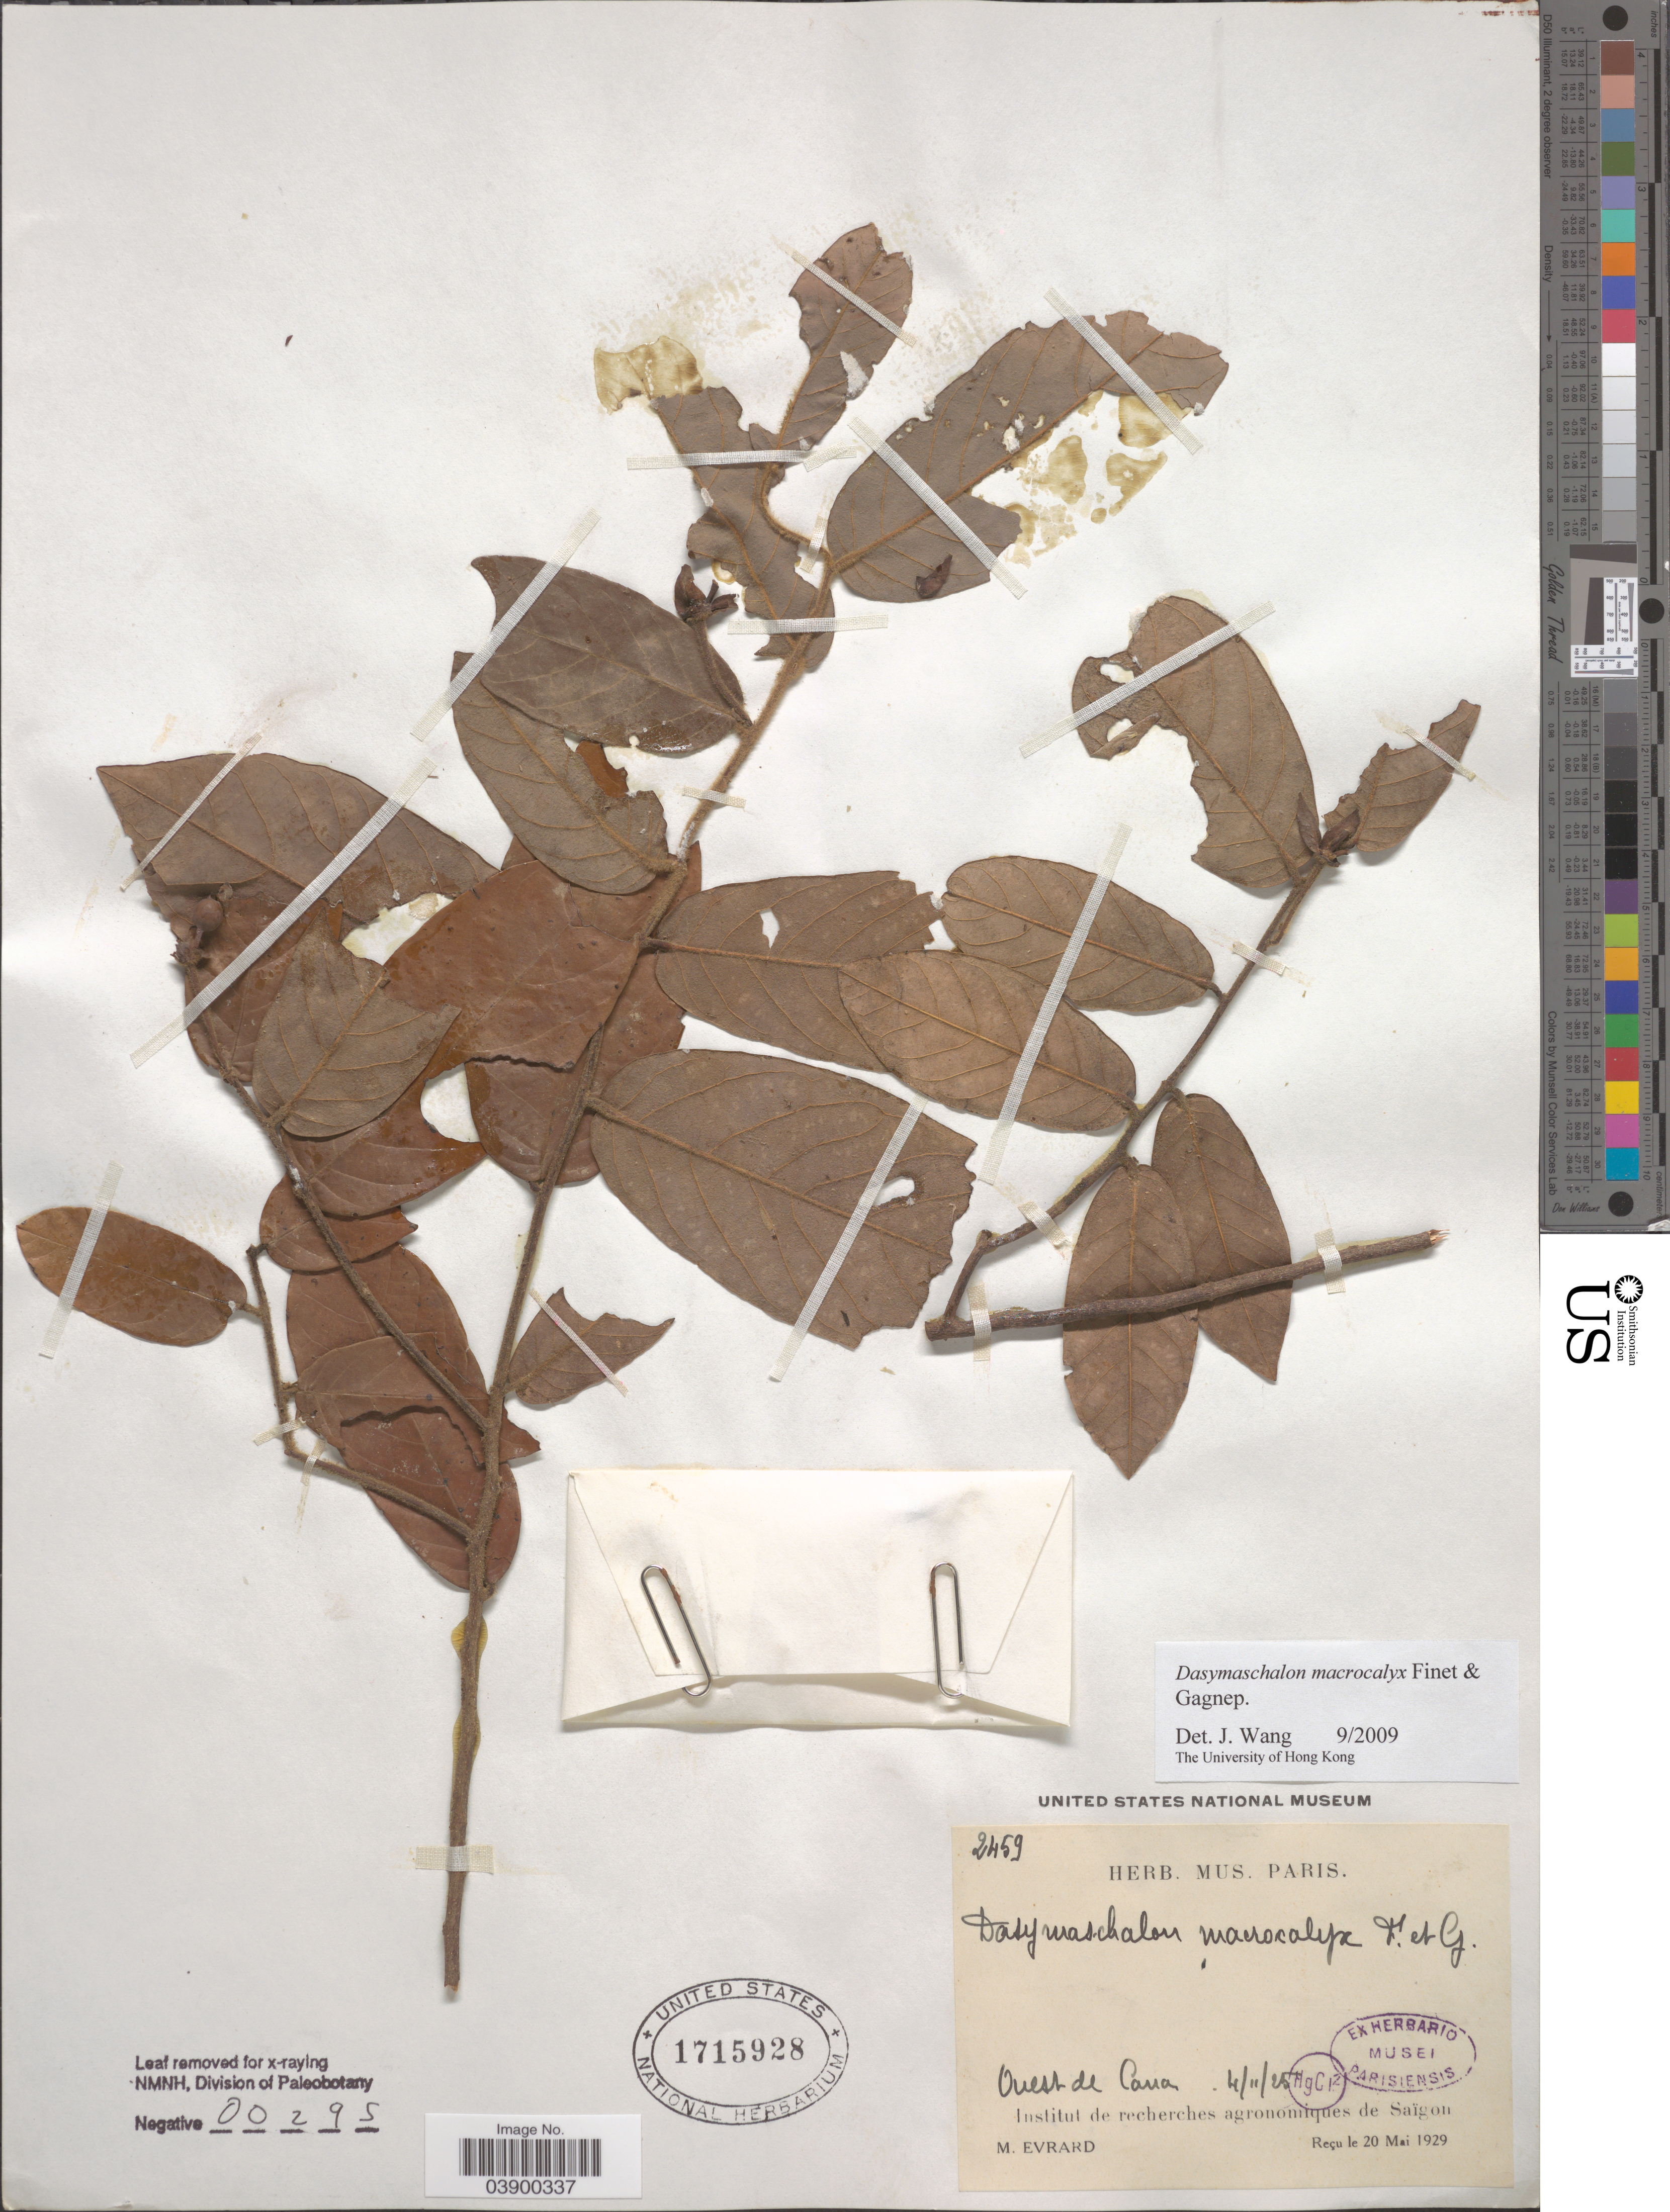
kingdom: Plantae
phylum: Tracheophyta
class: Magnoliopsida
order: Magnoliales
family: Annonaceae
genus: Dasymaschalon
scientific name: Dasymaschalon macrocalyx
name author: Finet & Gagnep.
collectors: M. Evrard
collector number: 2459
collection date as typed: Transcribed d/m/y: 4/11/25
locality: Ouest de Cana [interpreted].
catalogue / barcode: US 1715928